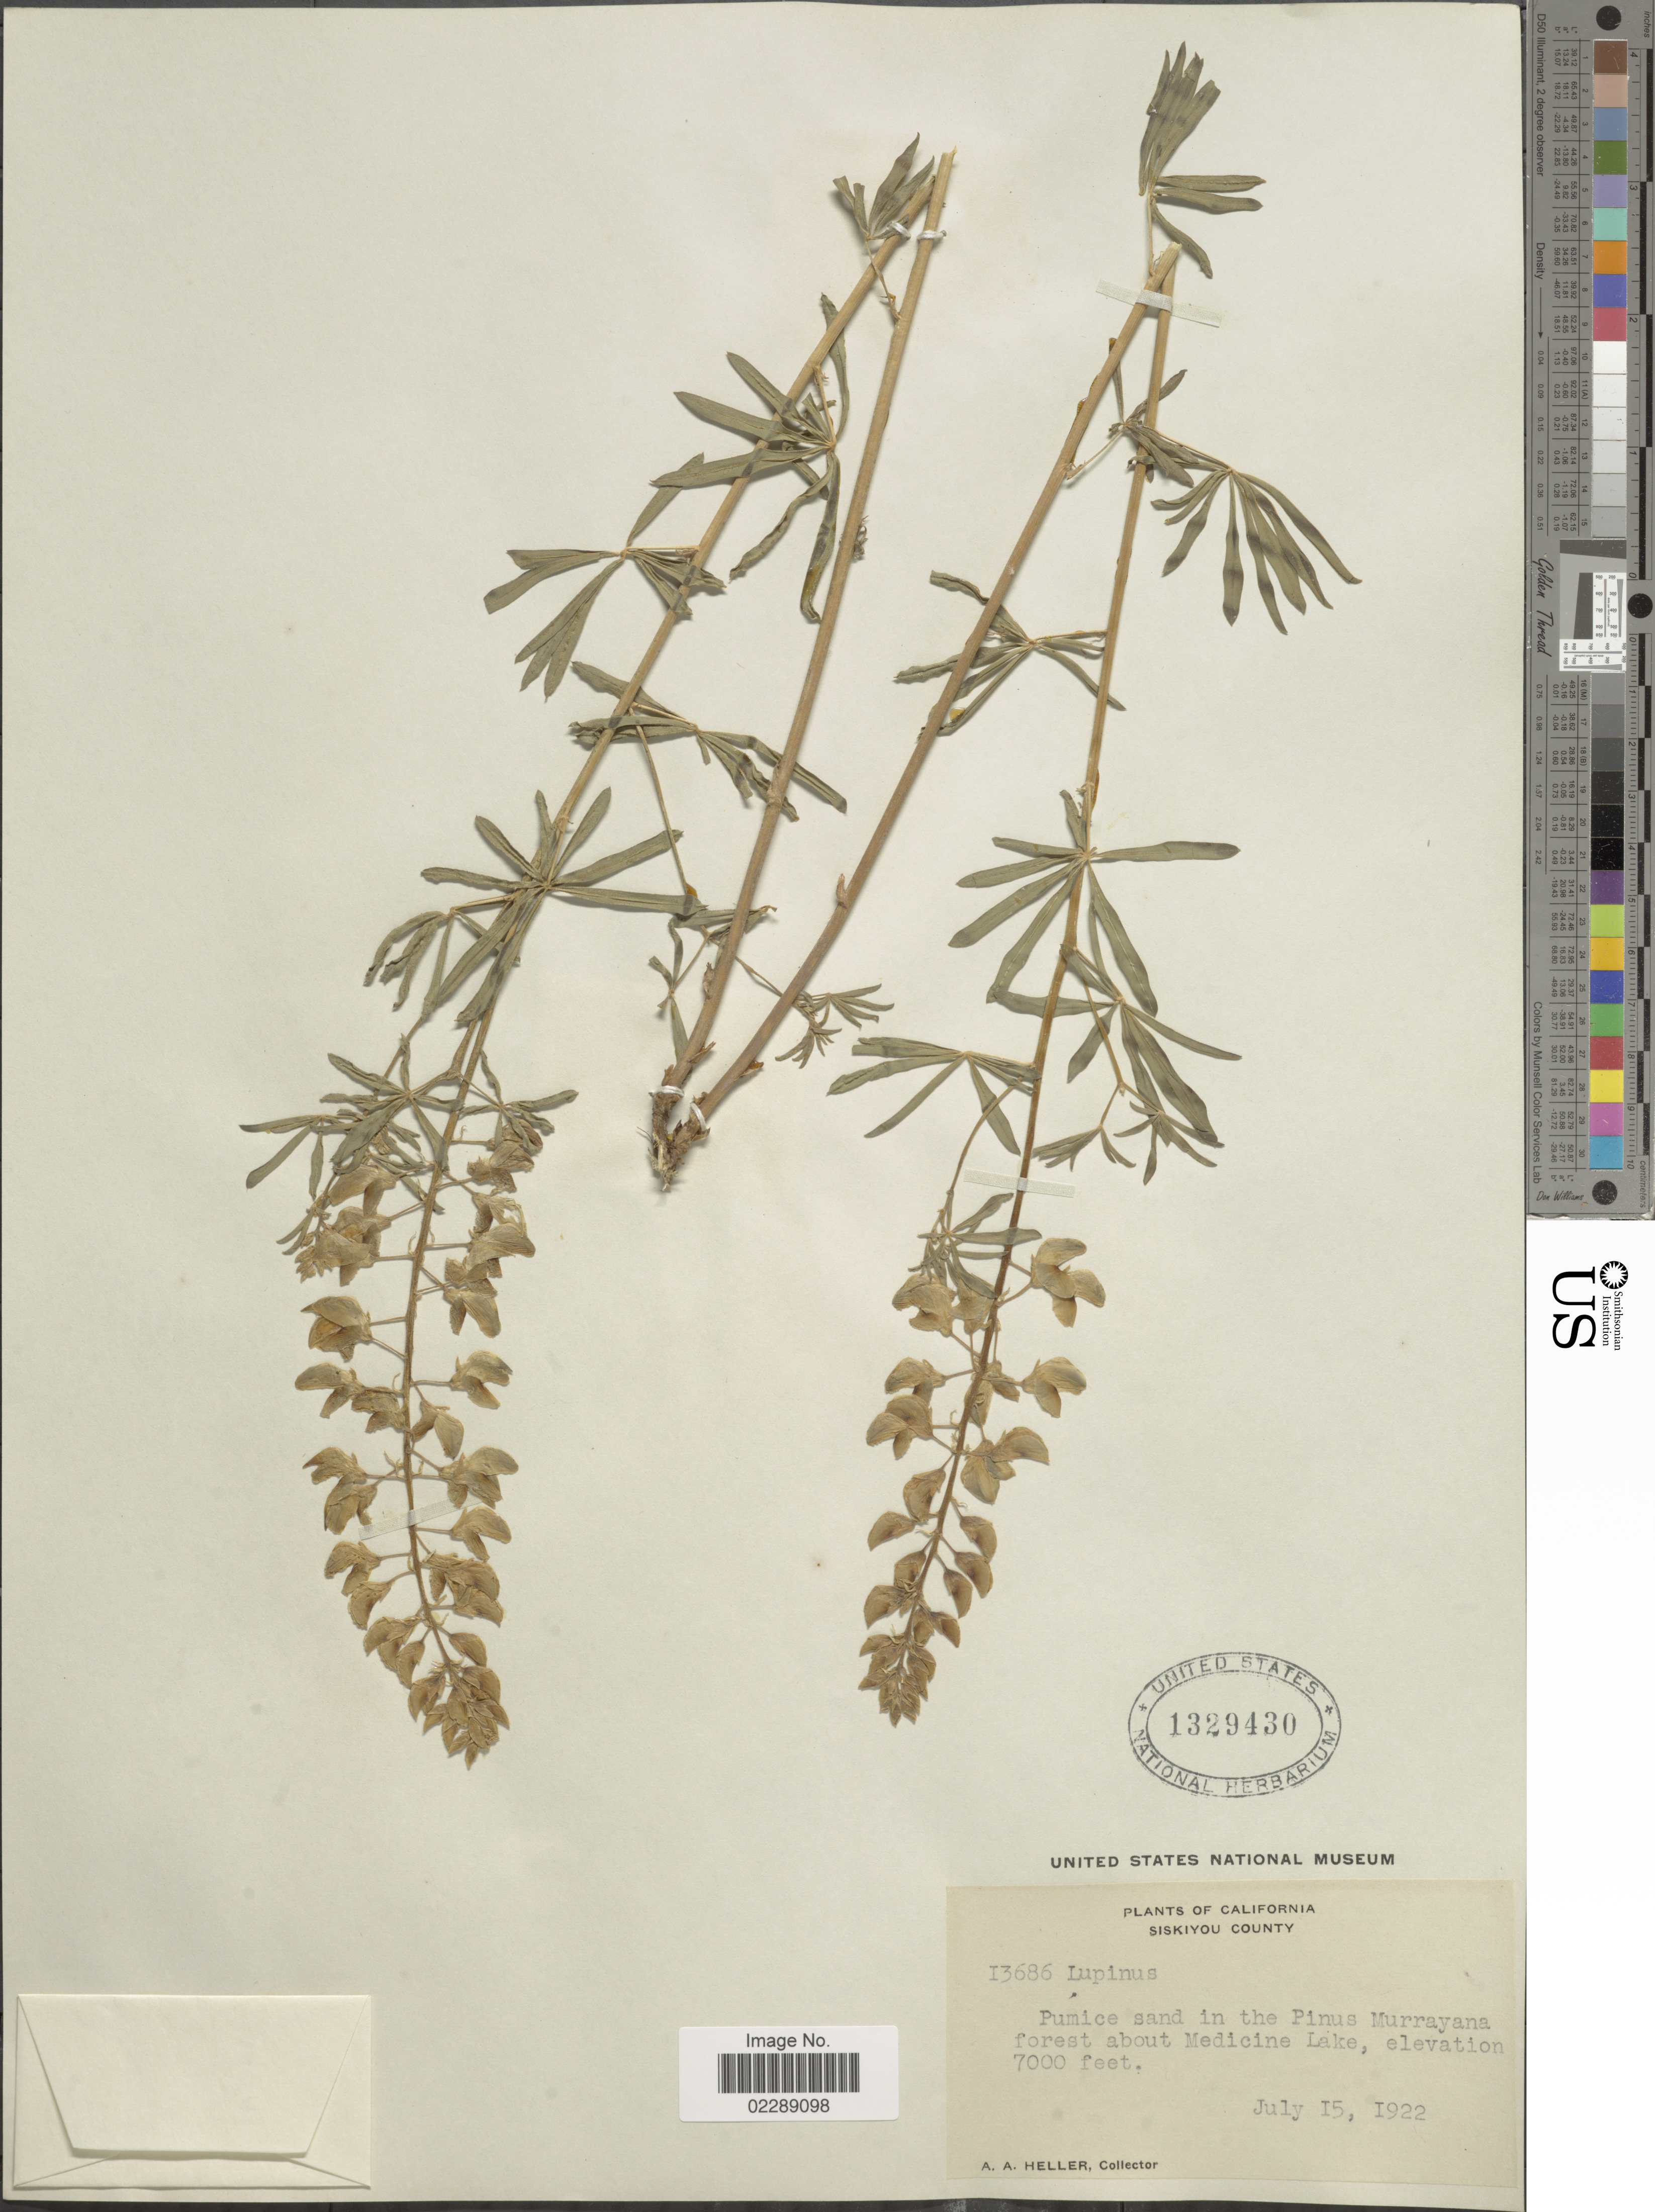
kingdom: Plantae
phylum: Tracheophyta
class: Magnoliopsida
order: Fabales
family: Fabaceae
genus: Lupinus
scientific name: Lupinus sp.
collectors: A. A. Heller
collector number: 13686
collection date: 1922-07-15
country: United States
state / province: California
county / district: Siskiyou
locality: Siskiyou County, Pumice sand in the Pinus Murrayana forest about Medicine Lake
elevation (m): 2134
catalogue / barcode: US 1329430